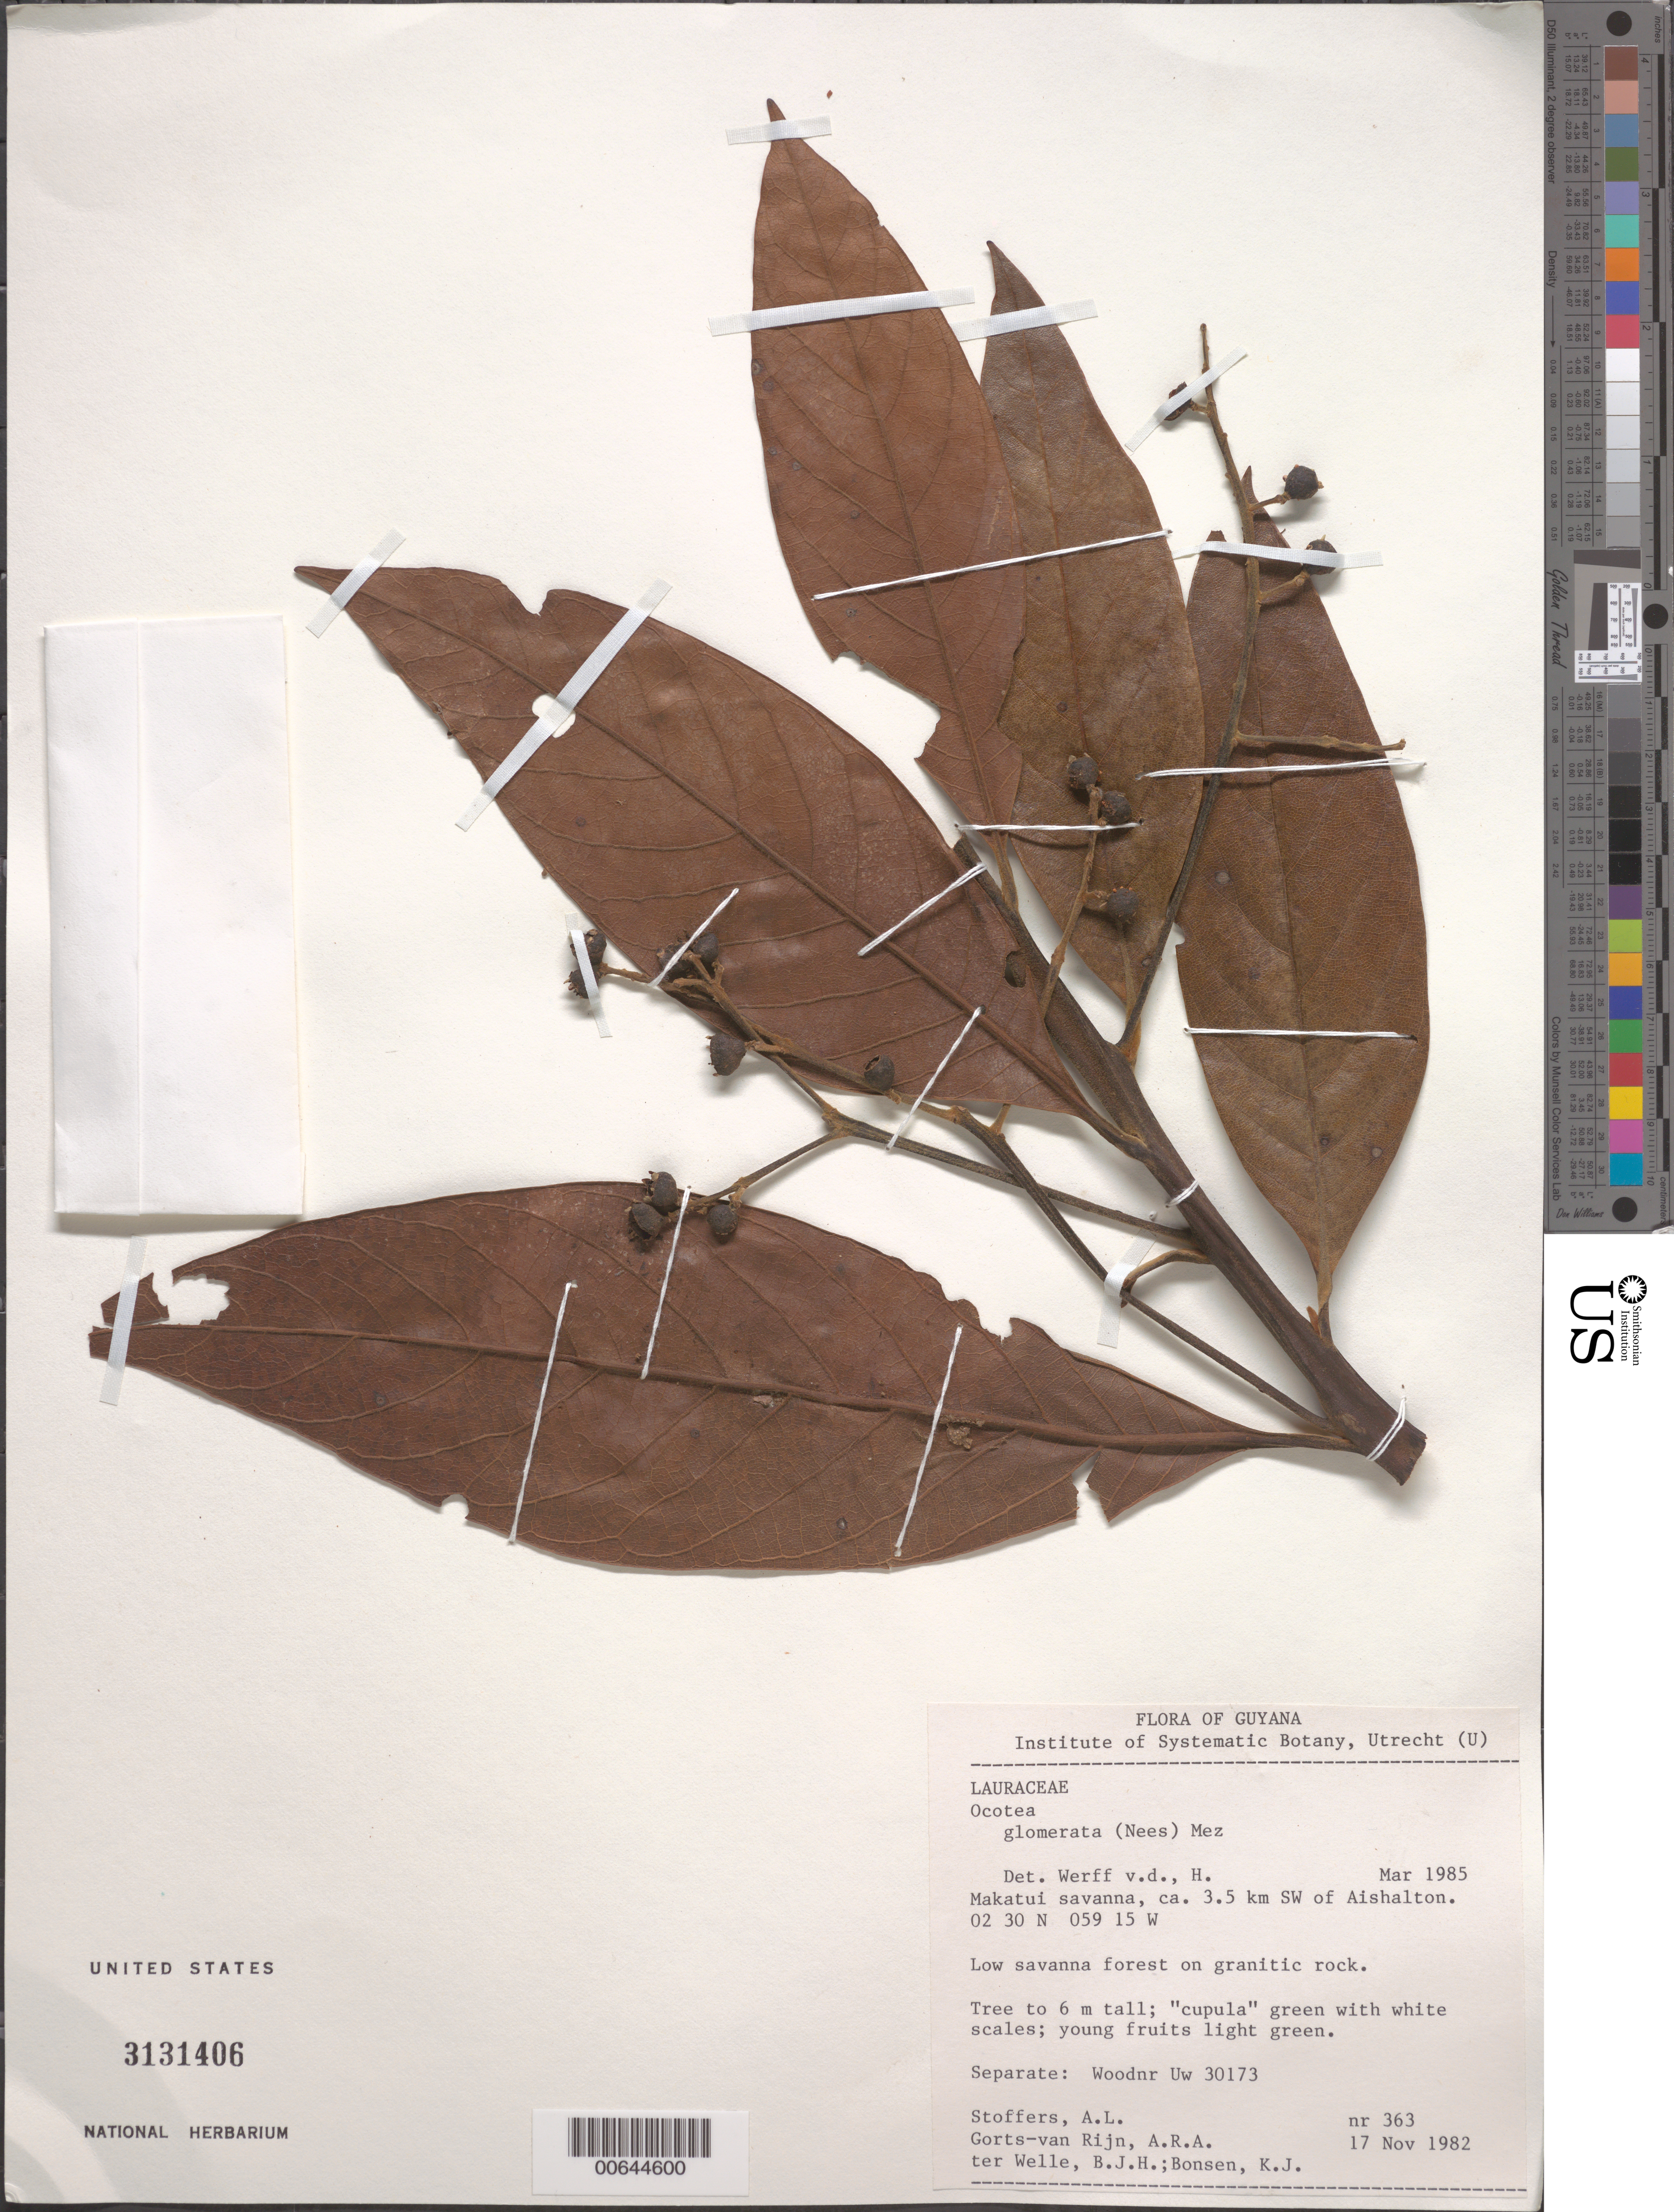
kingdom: Plantae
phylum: Tracheophyta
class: Magnoliopsida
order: Laurales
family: Lauraceae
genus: Ocotea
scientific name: Ocotea glomerata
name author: (Nees) Mez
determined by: van der Werff, H., (MO), Missouri Botanical Garden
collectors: A. Stoffers, A. .R. A. Görts-van Rijn, B. Welle & K. Bonsen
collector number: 363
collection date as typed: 17-Nov-82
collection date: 1982-11-17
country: Guyana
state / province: U. Takutu-U. Essequibo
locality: Makatui savanna, ca. 3.5 km SW of Aishalton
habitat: Low savanna forest on granitic rock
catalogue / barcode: US 3131406